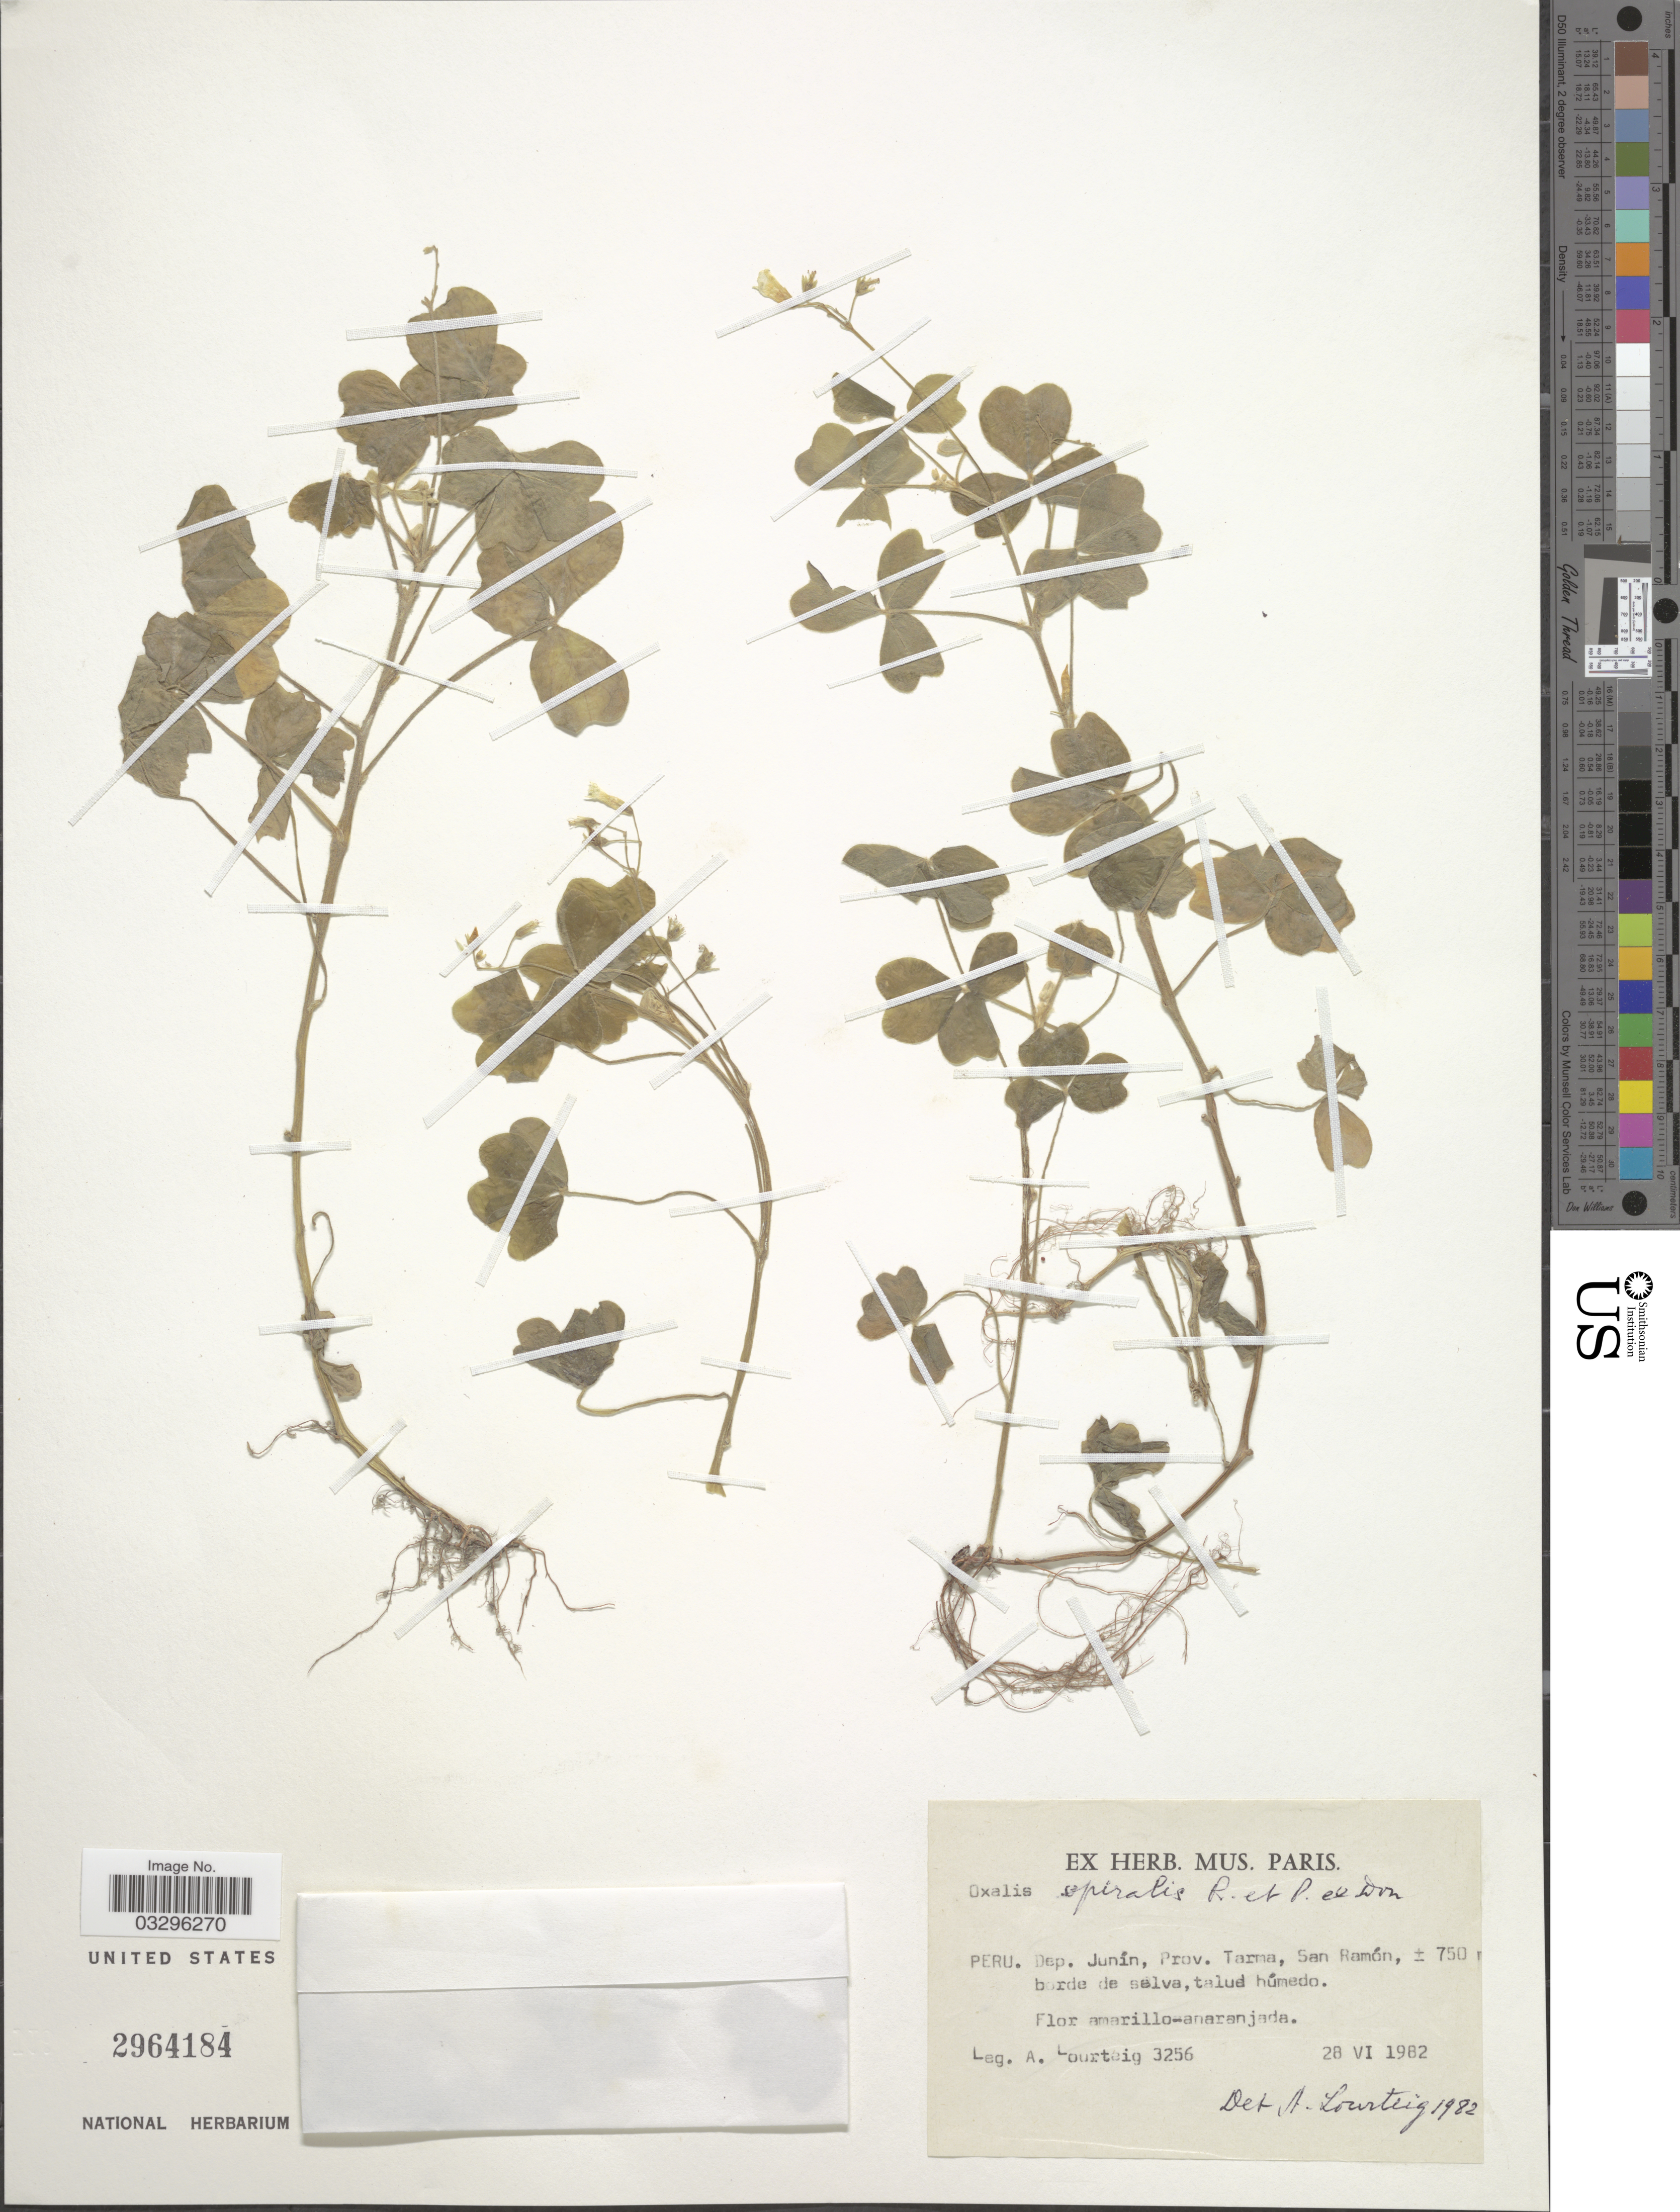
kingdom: Plantae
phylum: Tracheophyta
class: Magnoliopsida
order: Oxalidales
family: Oxalidaceae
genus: Oxalis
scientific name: Oxalis spiralis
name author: Ruiz & Pav. ex G. Don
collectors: A. Lourteig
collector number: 3256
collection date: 1982-06-28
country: Peru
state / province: Junín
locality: Dep. Junín, Prov. Tarma, San Ramón.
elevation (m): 750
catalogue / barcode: US 2964184